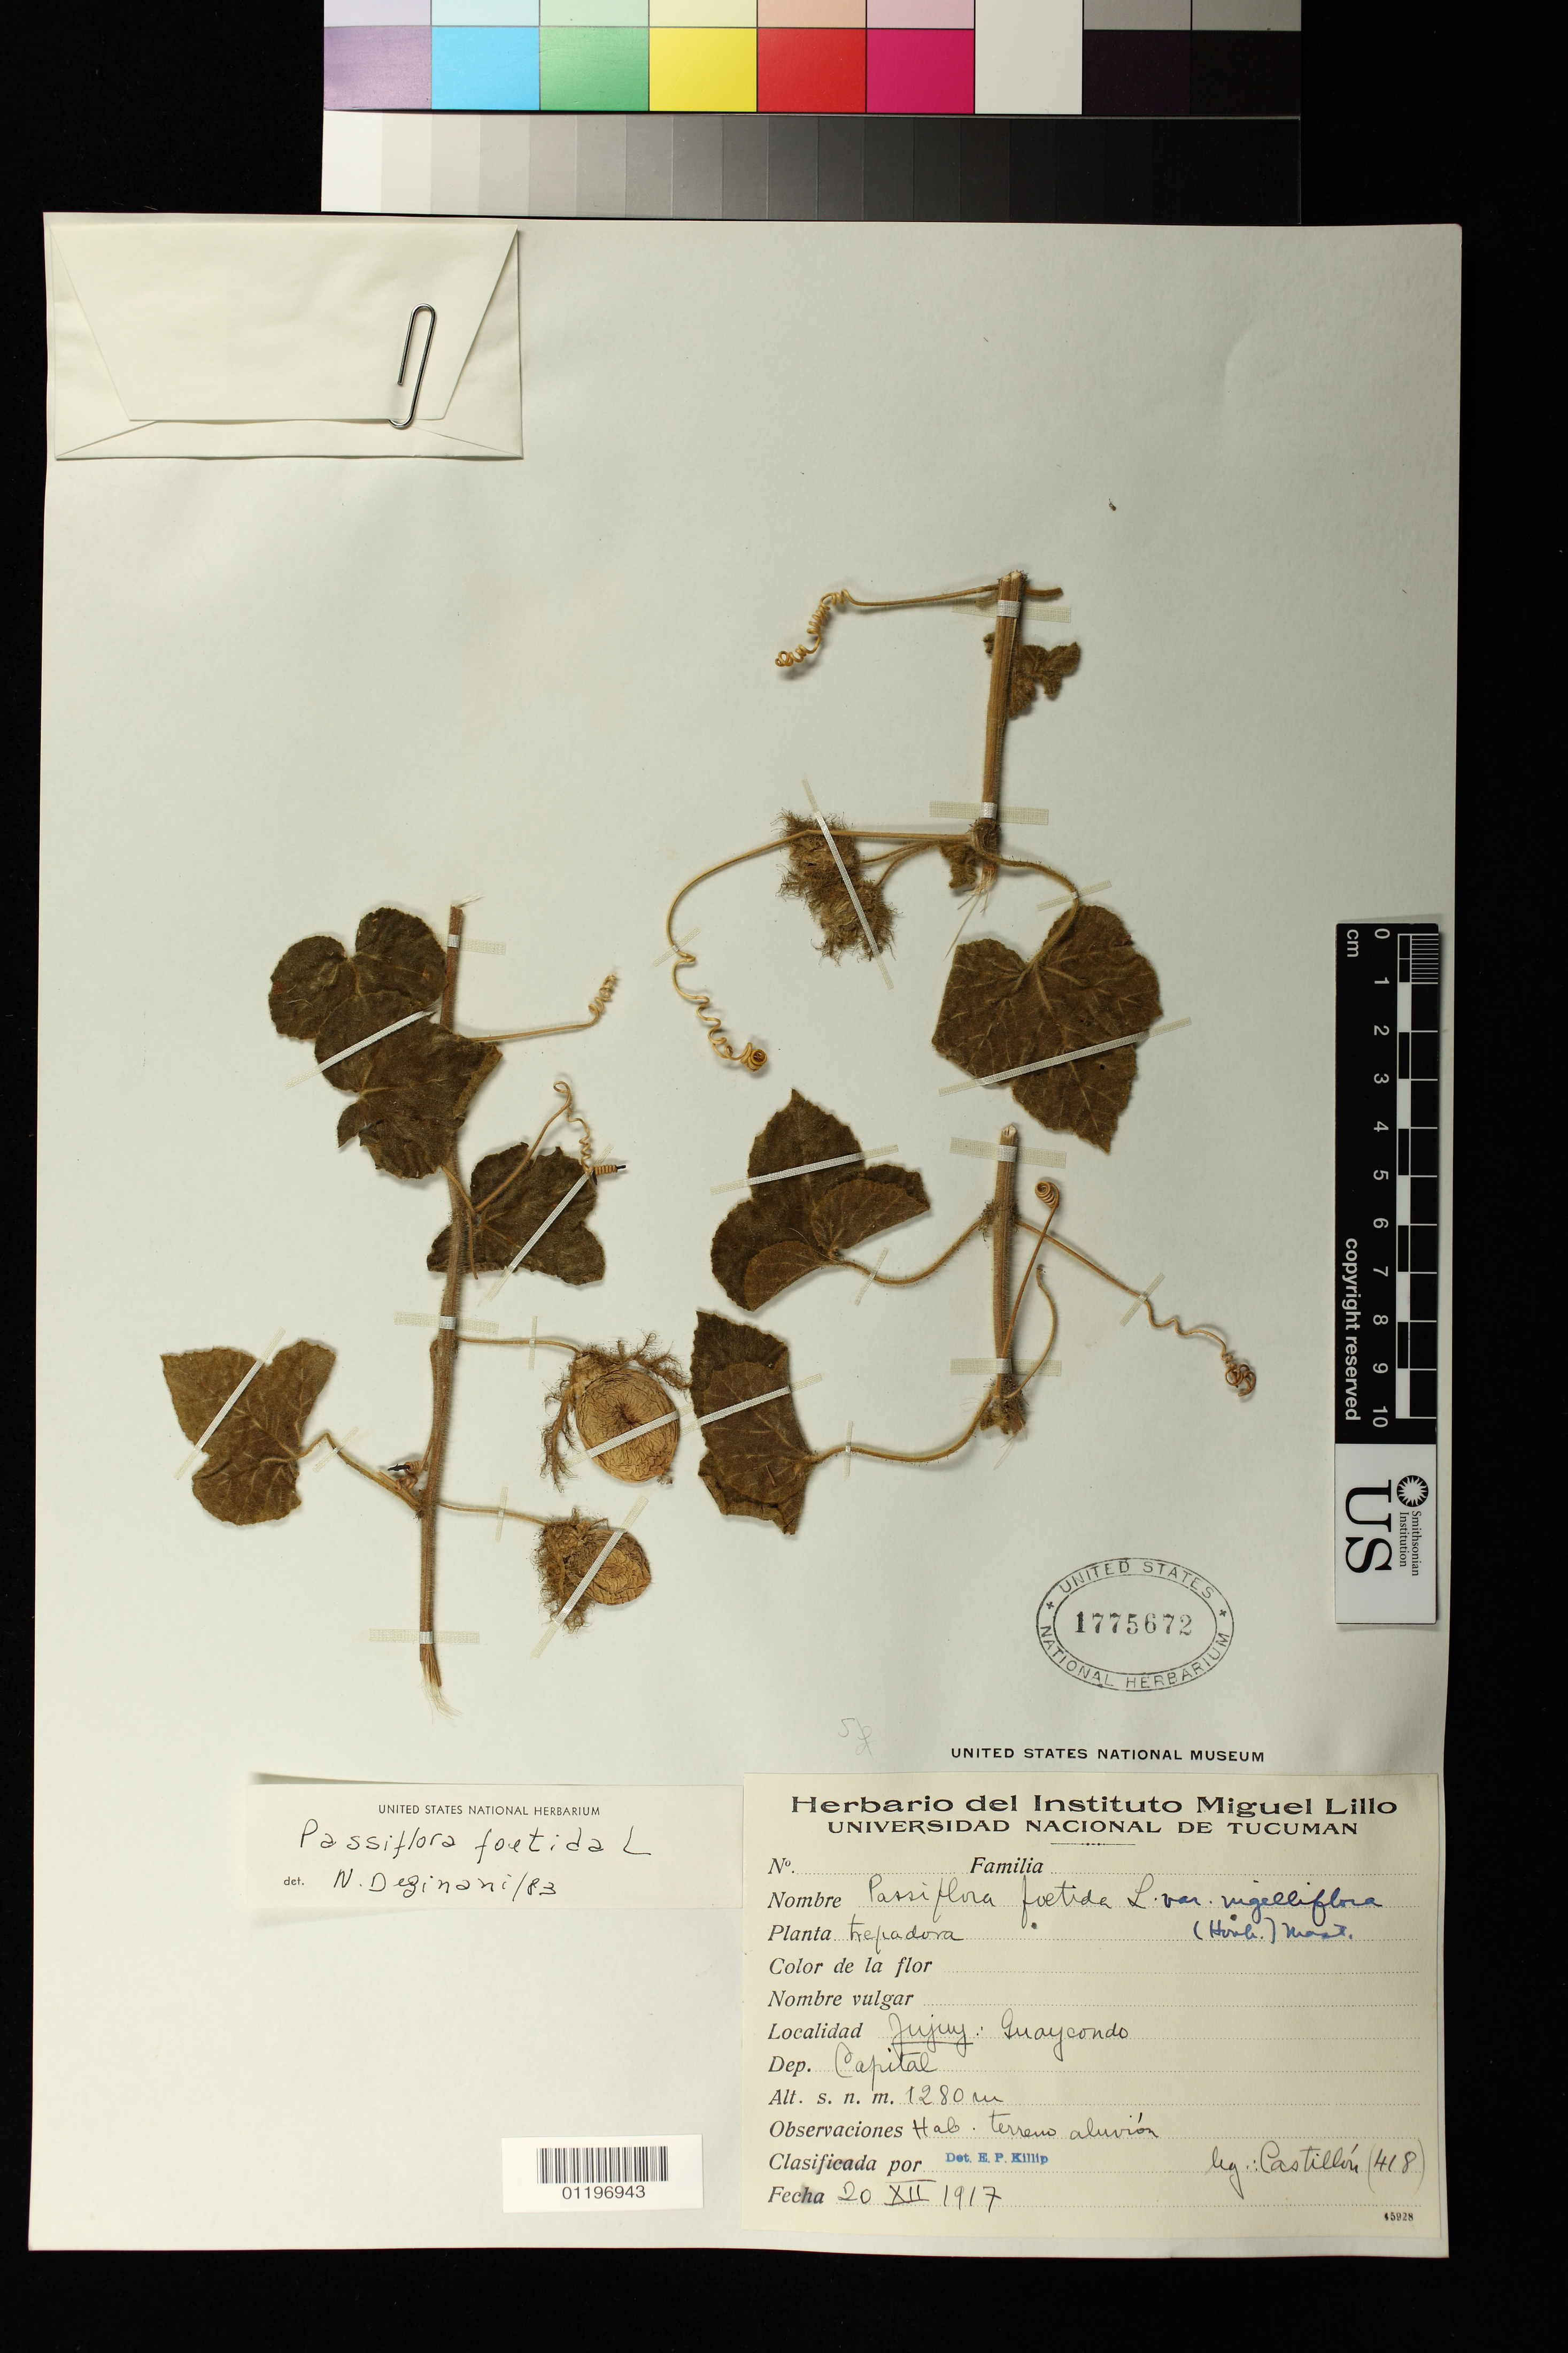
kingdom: Plantae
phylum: Tracheophyta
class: Magnoliopsida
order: Malpighiales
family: Passifloraceae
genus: Passiflora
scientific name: Passiflora foetida var. nigelliflora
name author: (Hook.) Mast.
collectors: L. Castillón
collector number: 418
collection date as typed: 20 Dec 1917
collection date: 1917-12-20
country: Argentina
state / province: Jujuy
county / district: Capital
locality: Jujuy: Guaycondo. Dep. Capital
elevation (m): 1280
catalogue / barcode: US 1775672